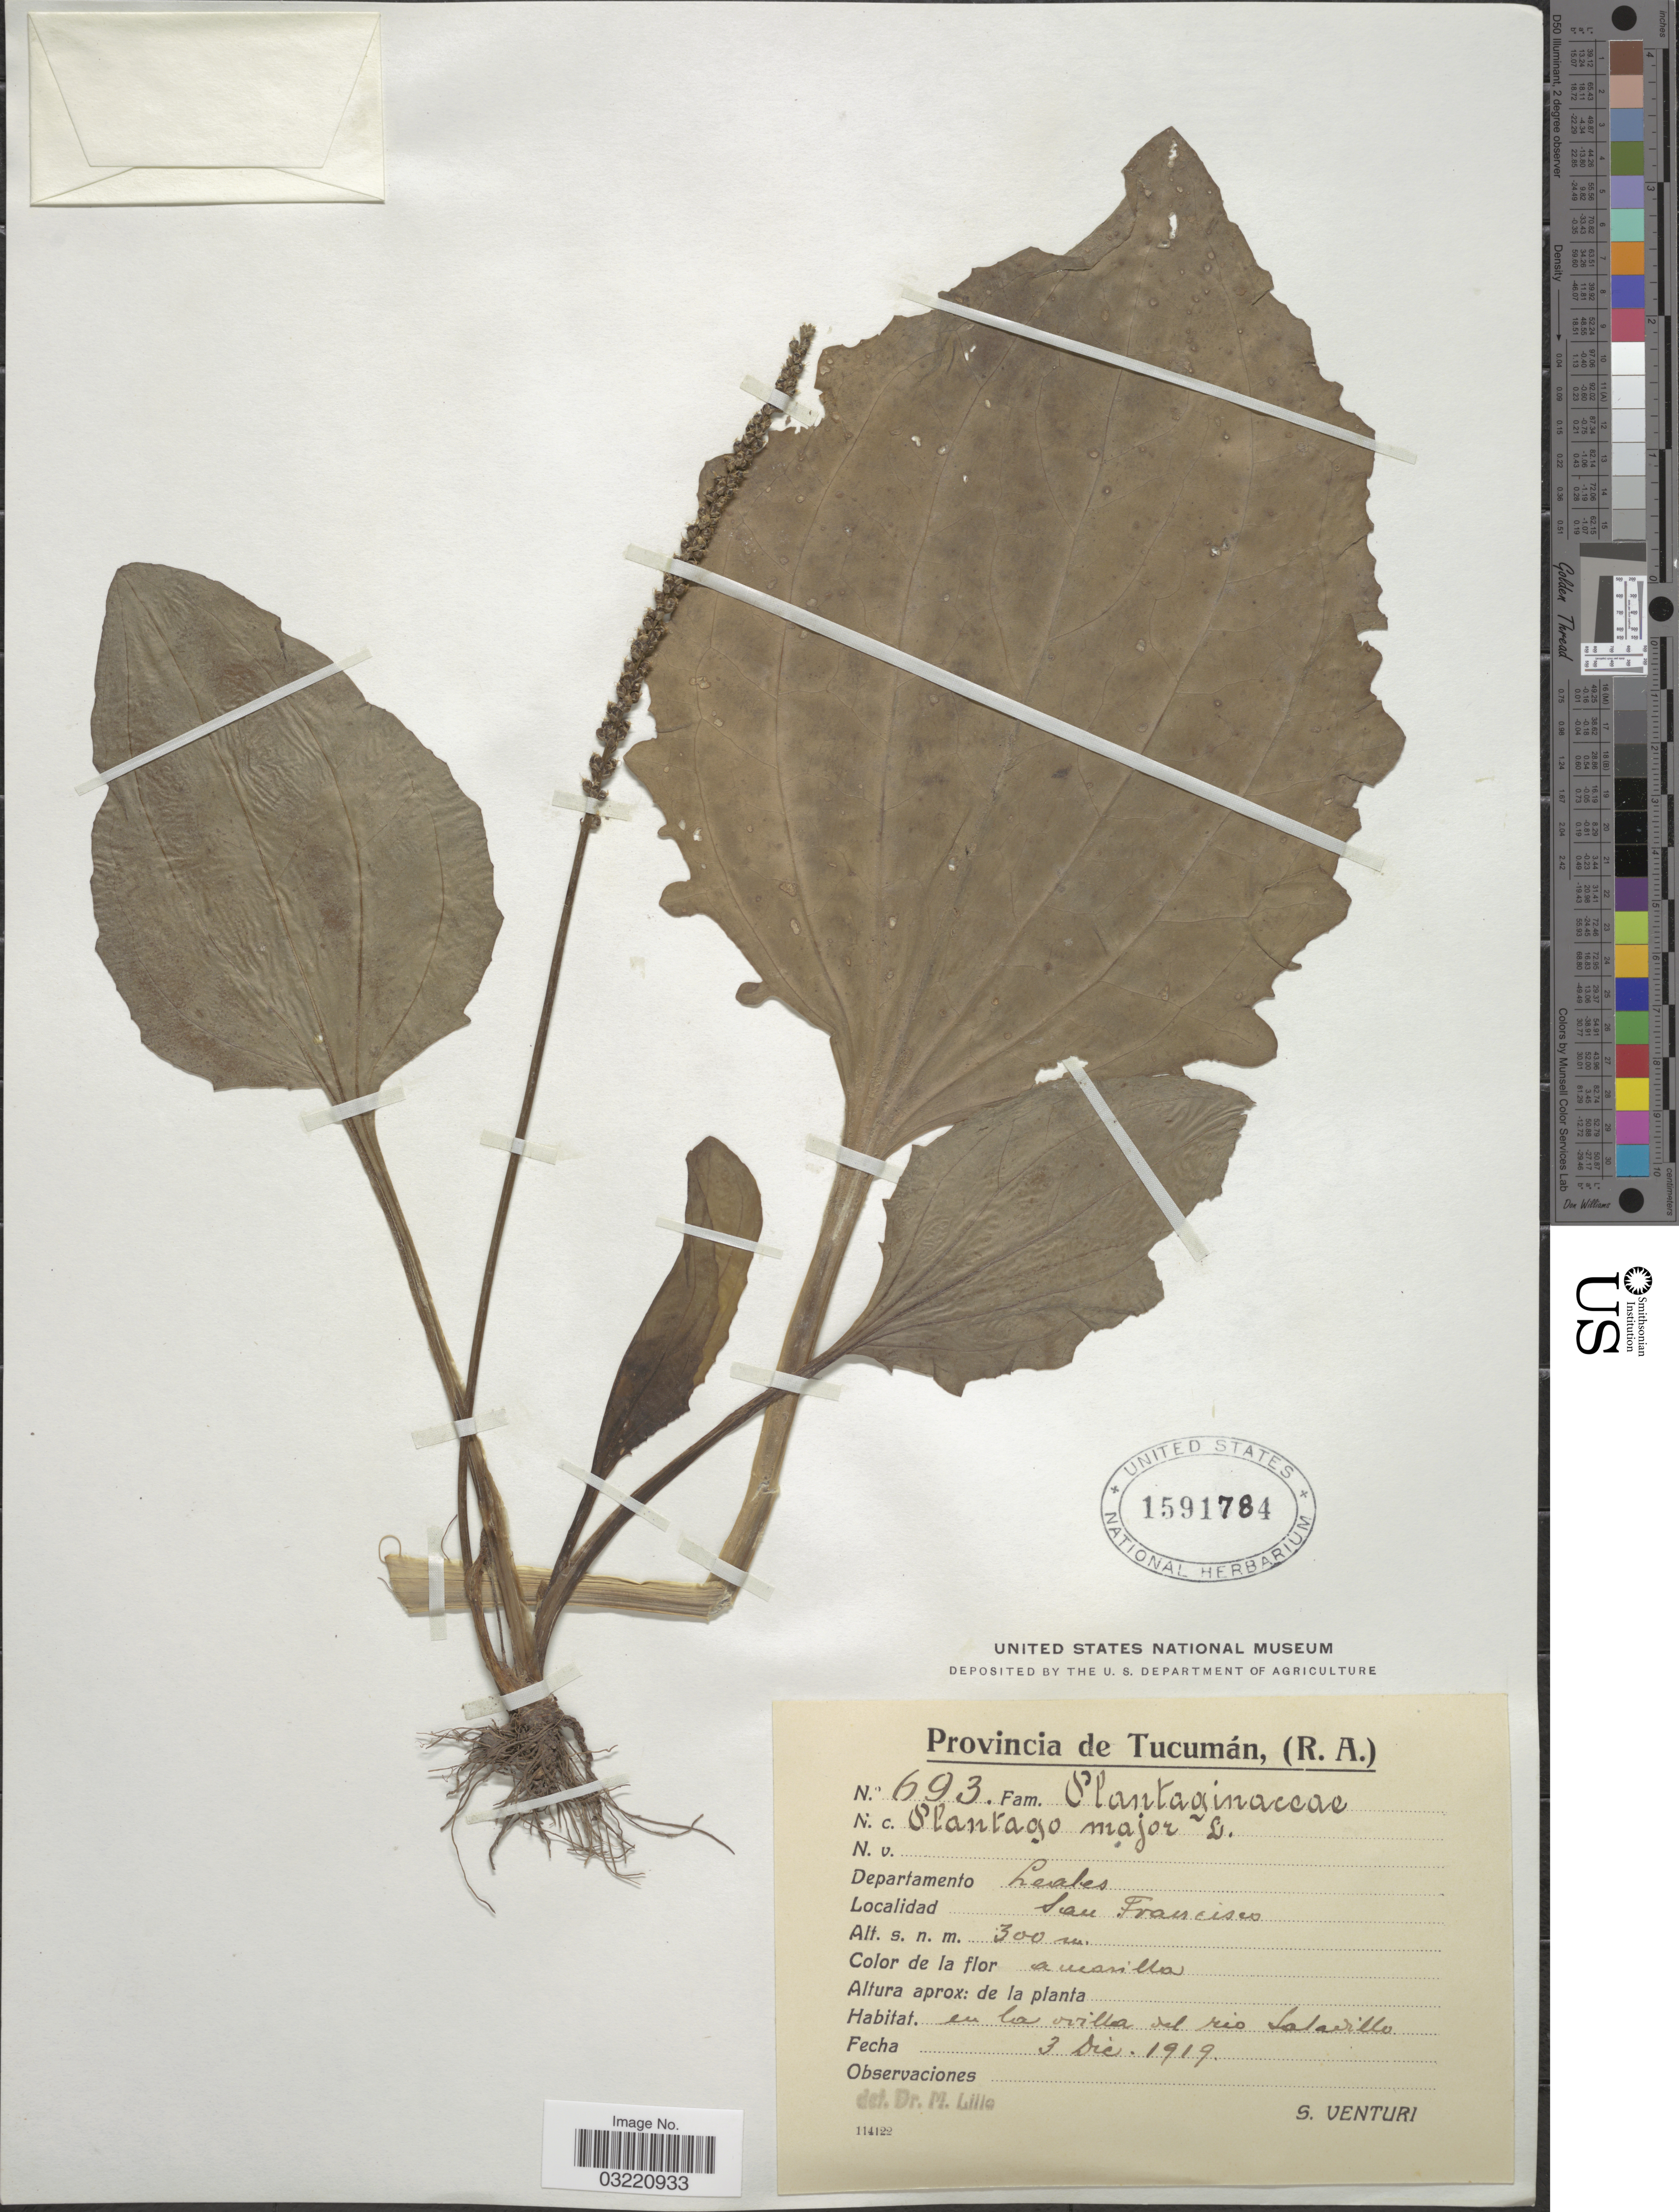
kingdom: Plantae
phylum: Tracheophyta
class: Magnoliopsida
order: Lamiales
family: Plantaginaceae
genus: Plantago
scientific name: Plantago major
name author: L.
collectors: S. Venturi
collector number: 693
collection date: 1919-12-03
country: Argentina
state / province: Tucuman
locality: Departamento Leales. San Francisco.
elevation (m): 300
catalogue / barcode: US 1591784